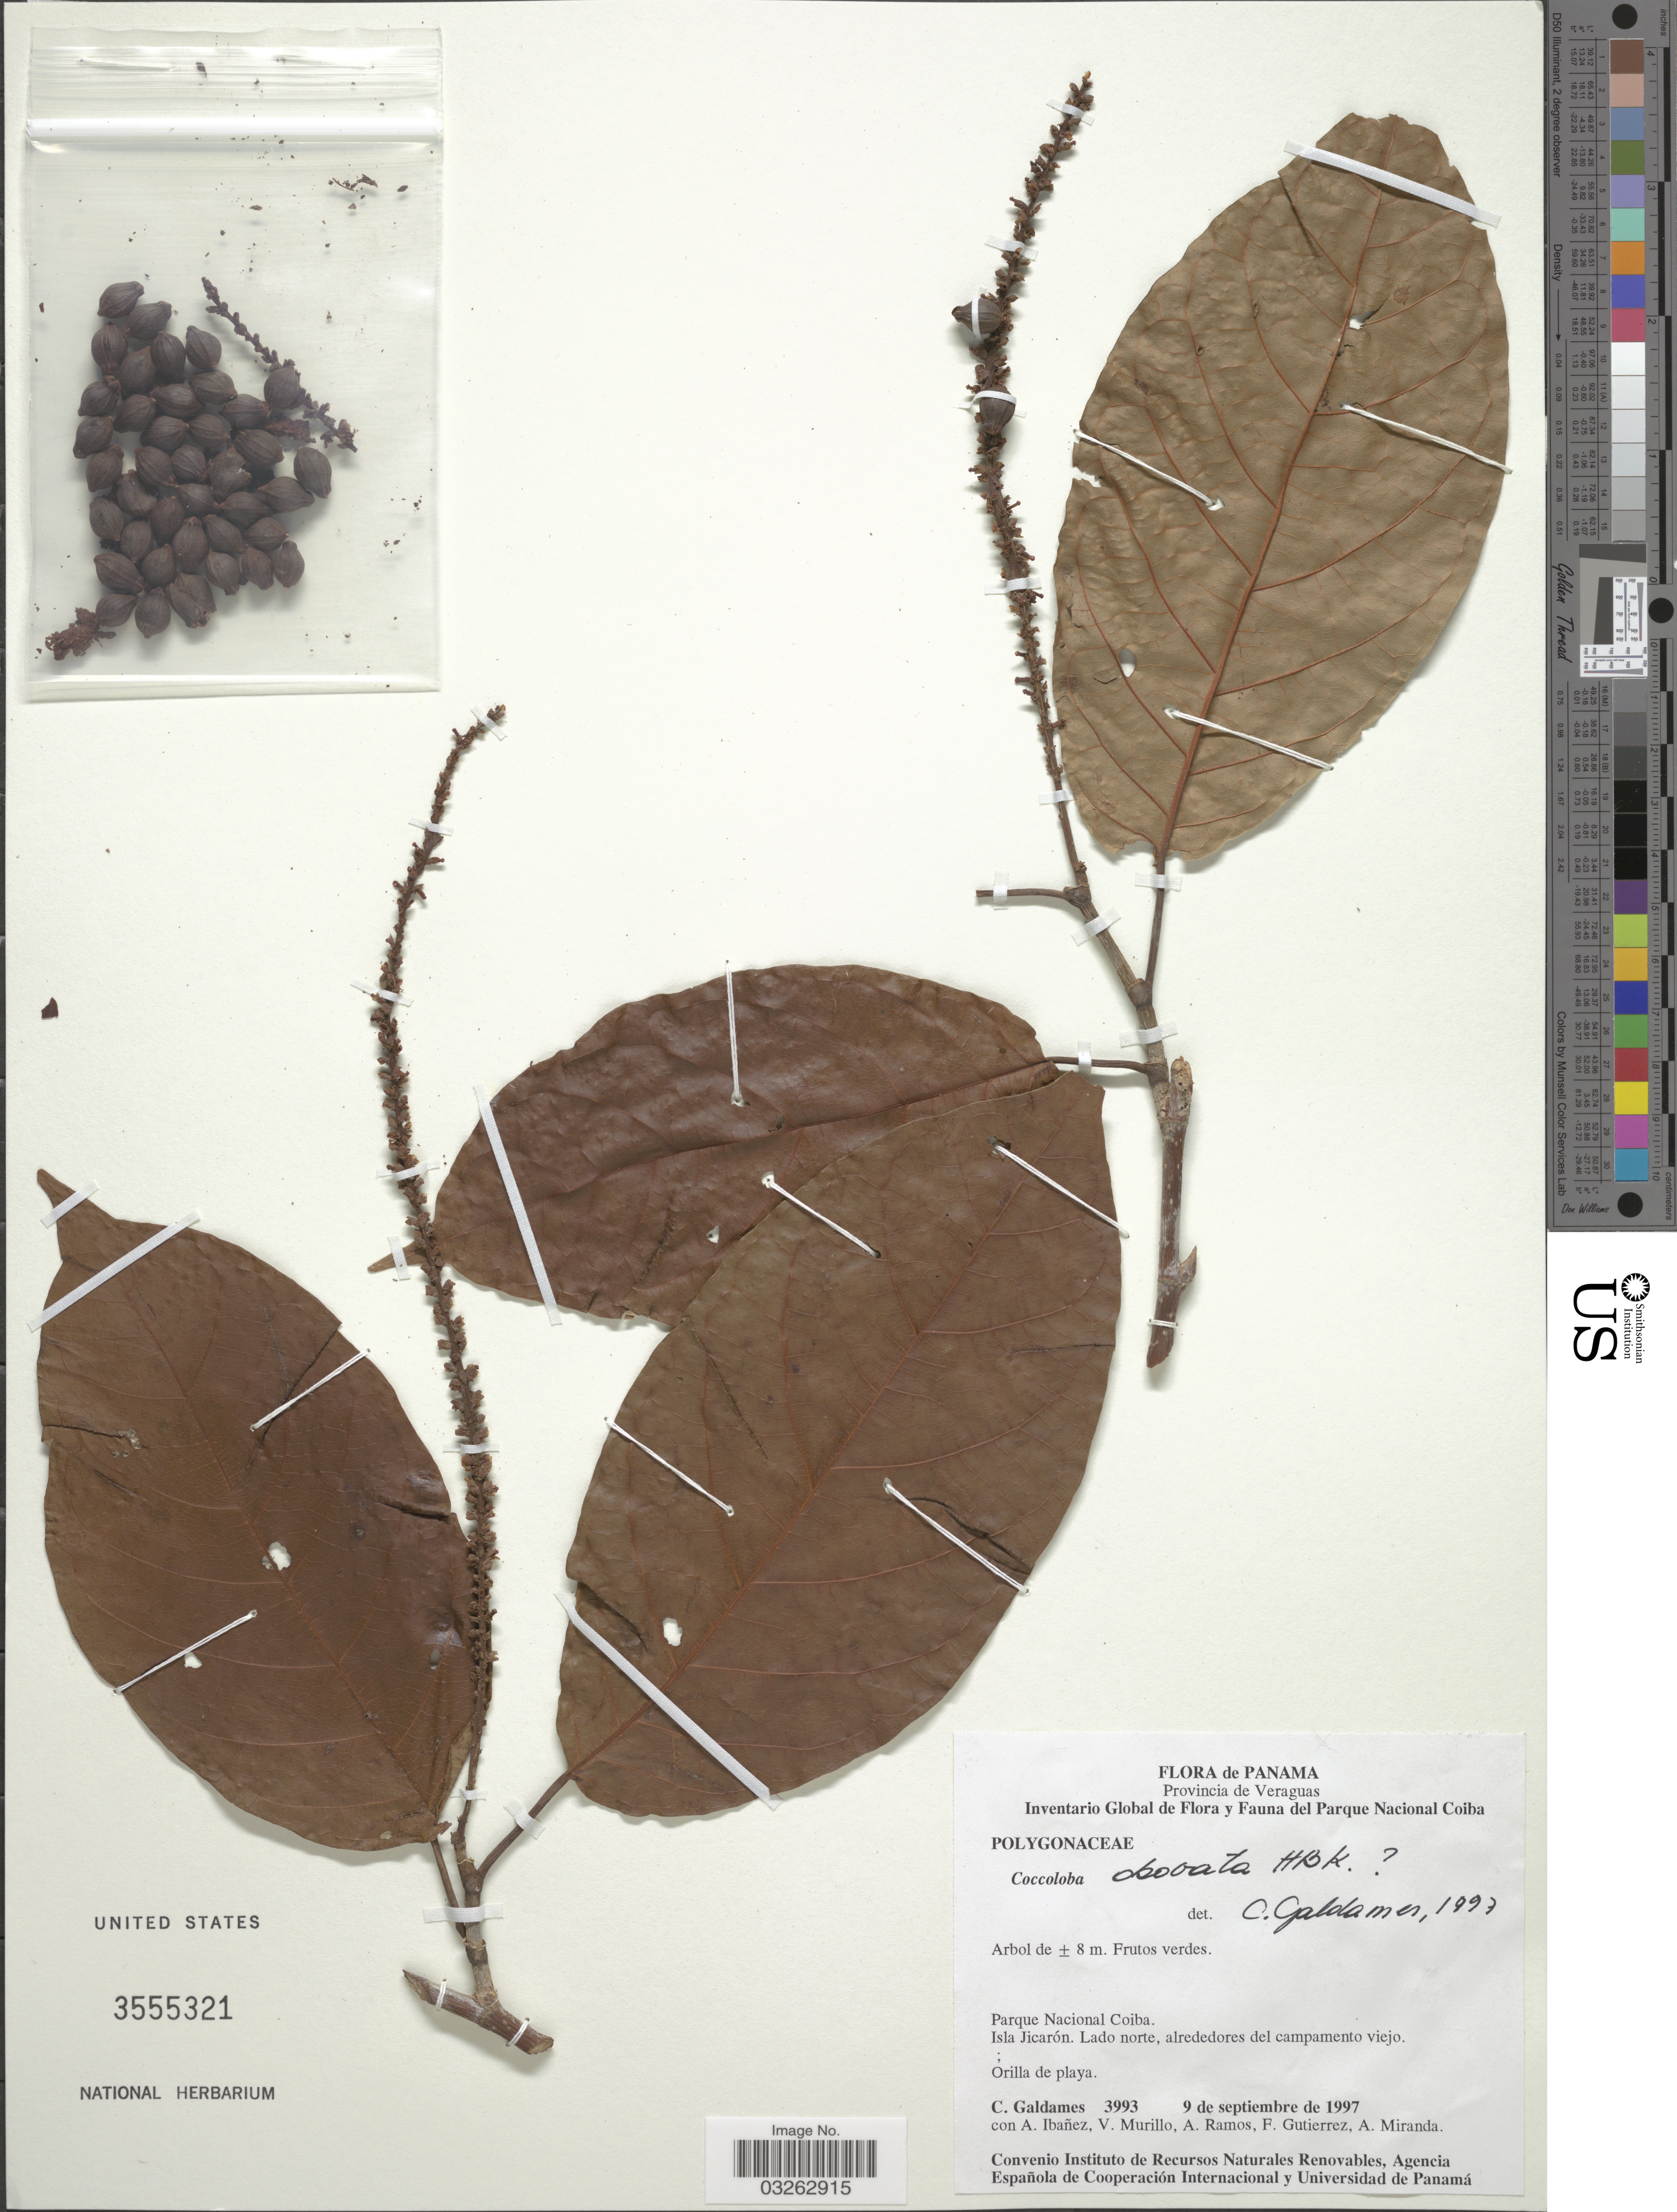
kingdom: Plantae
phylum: Tracheophyta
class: Magnoliopsida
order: Caryophyllales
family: Polygonaceae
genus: Coccoloba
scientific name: Coccoloba obovata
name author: Kunth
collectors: C. Galdames, A. Ibáñez, V. Murillo, A. Ramos & et al.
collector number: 3993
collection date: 1997-09-09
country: Panama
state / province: Veraguas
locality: Parque Nacional Coiba. Isla Jicarón. Lado norte, alrededores del campamento viejo.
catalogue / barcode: US 3555321